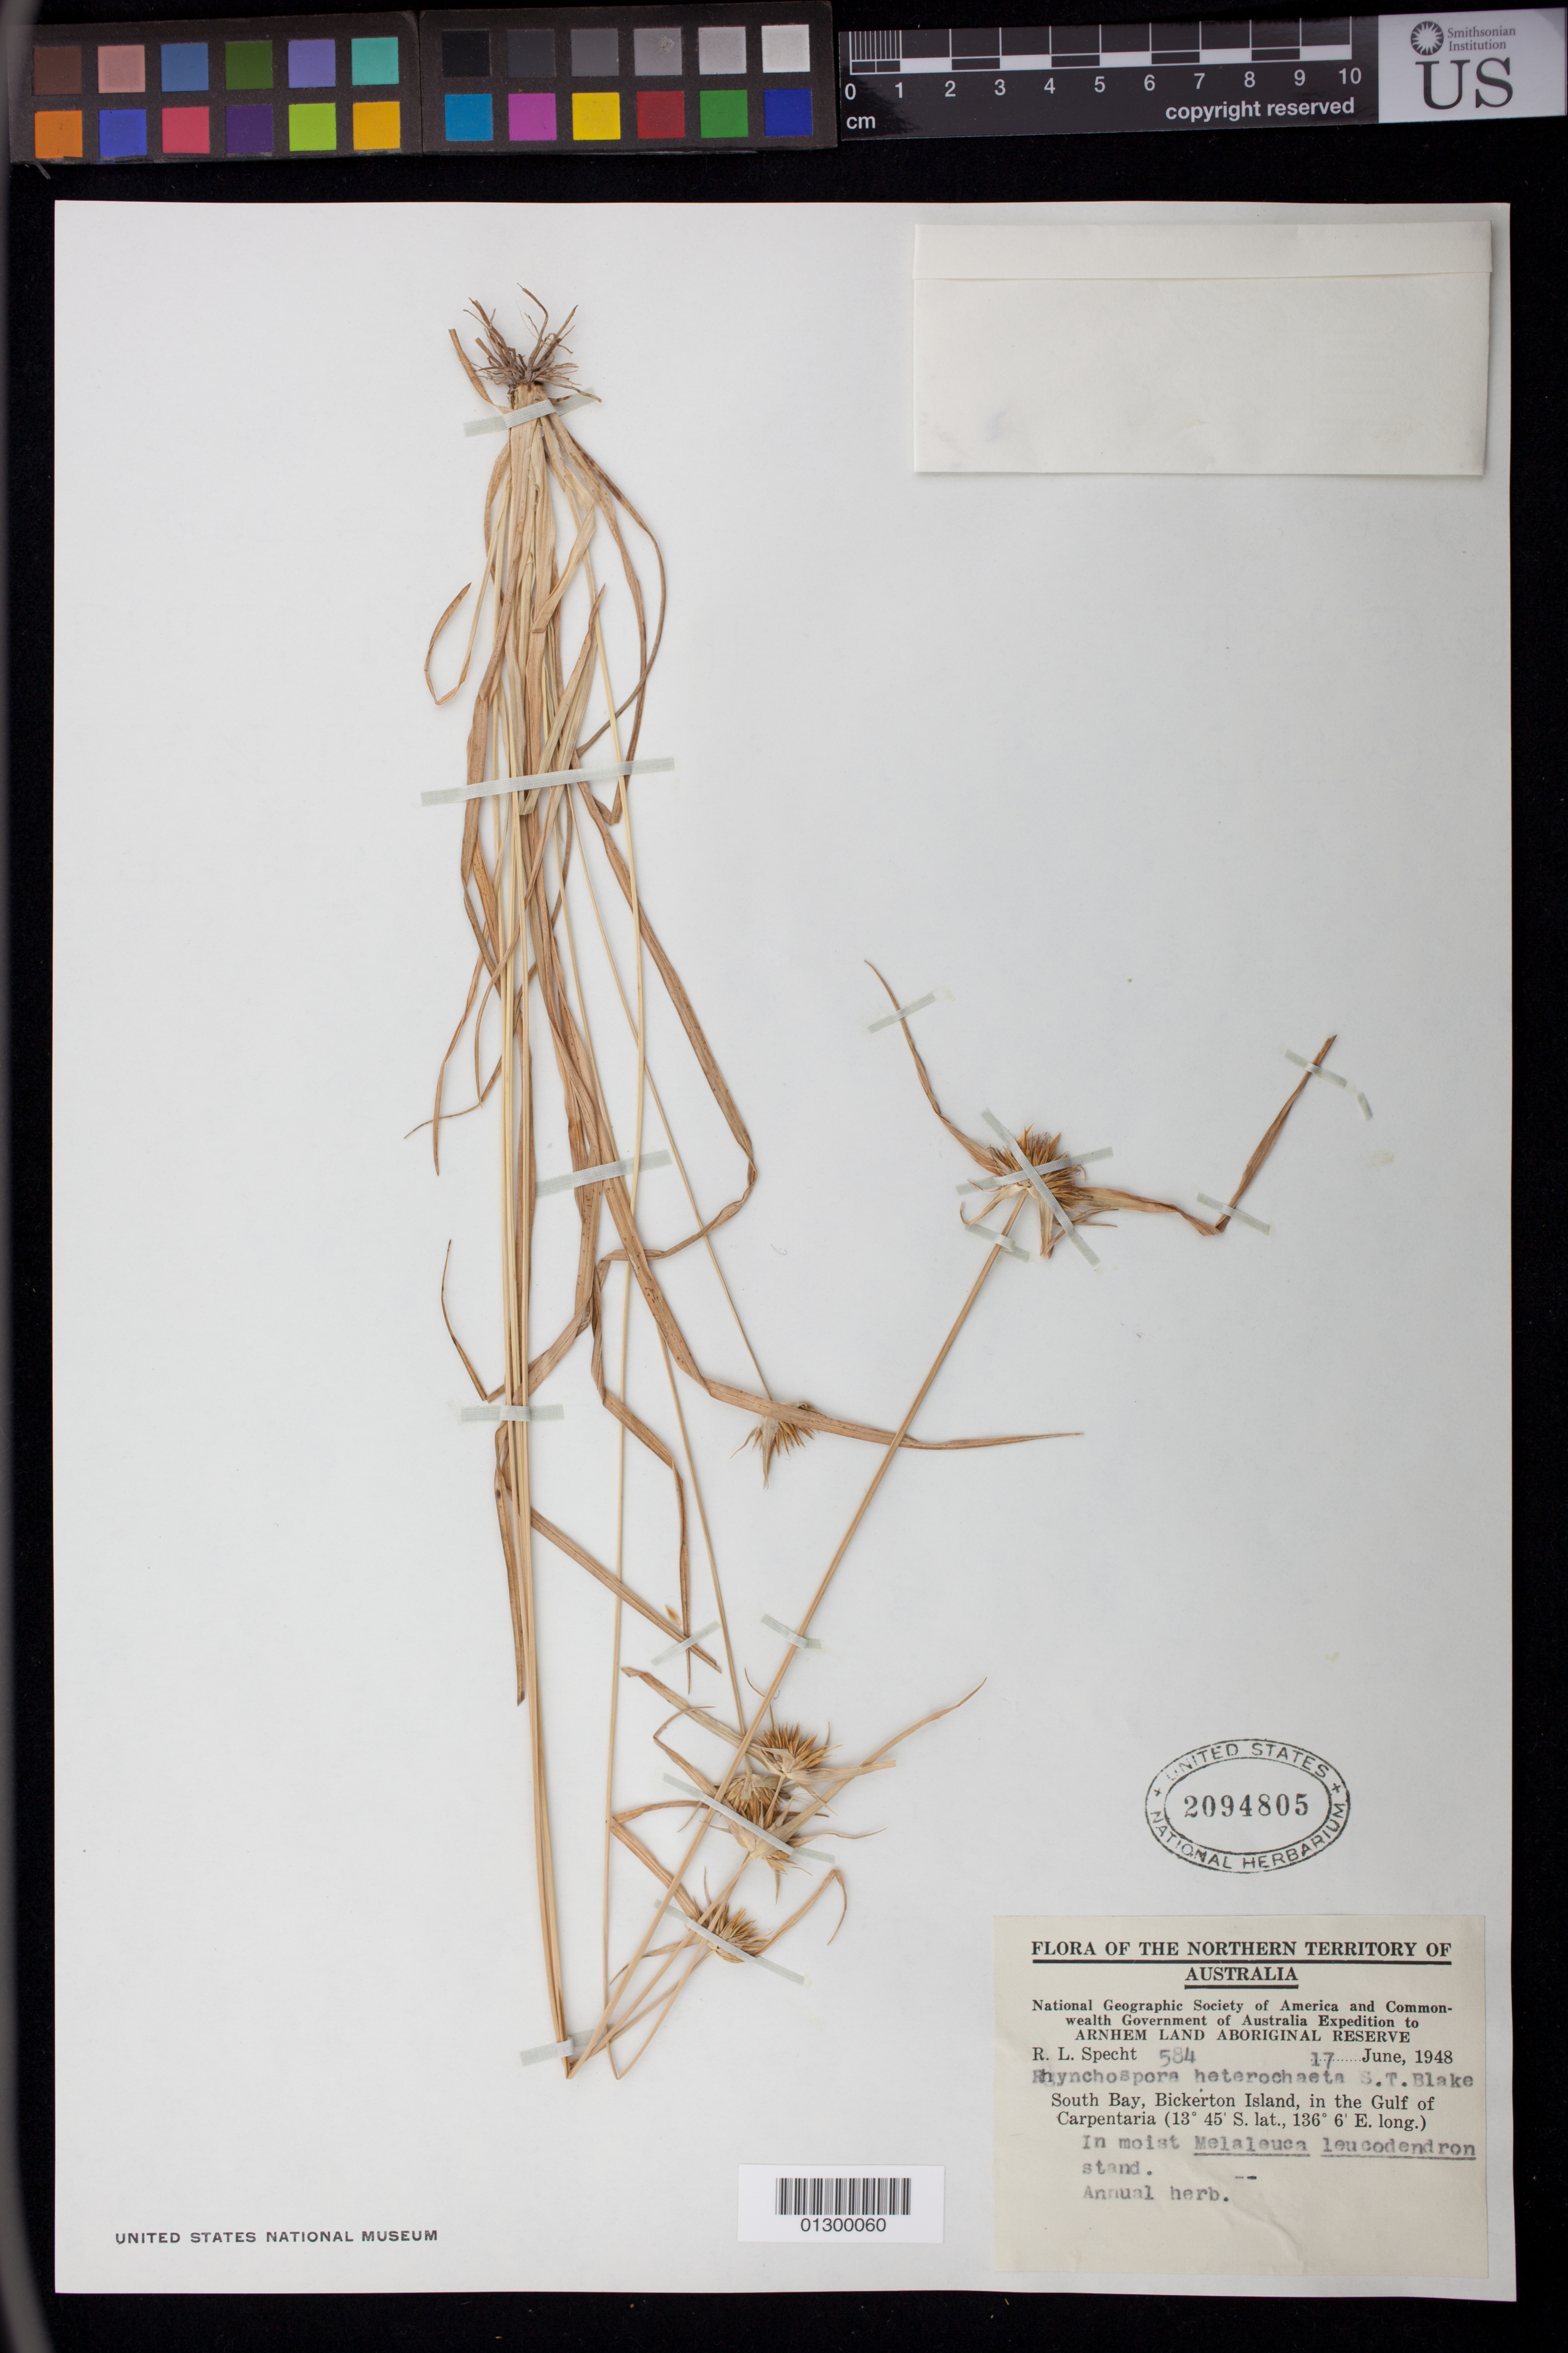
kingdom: Plantae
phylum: Tracheophyta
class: Liliopsida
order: Poales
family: Cyperaceae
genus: Rhynchospora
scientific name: Rhynchospora heterochaeta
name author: S.T. Blake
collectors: R. L. Specht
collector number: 584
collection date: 1948-06-17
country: Australia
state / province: Northern Territory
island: Bickerton Island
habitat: In moist Melaleuca leucodendron stand.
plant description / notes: Annual herb.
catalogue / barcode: US 2094805